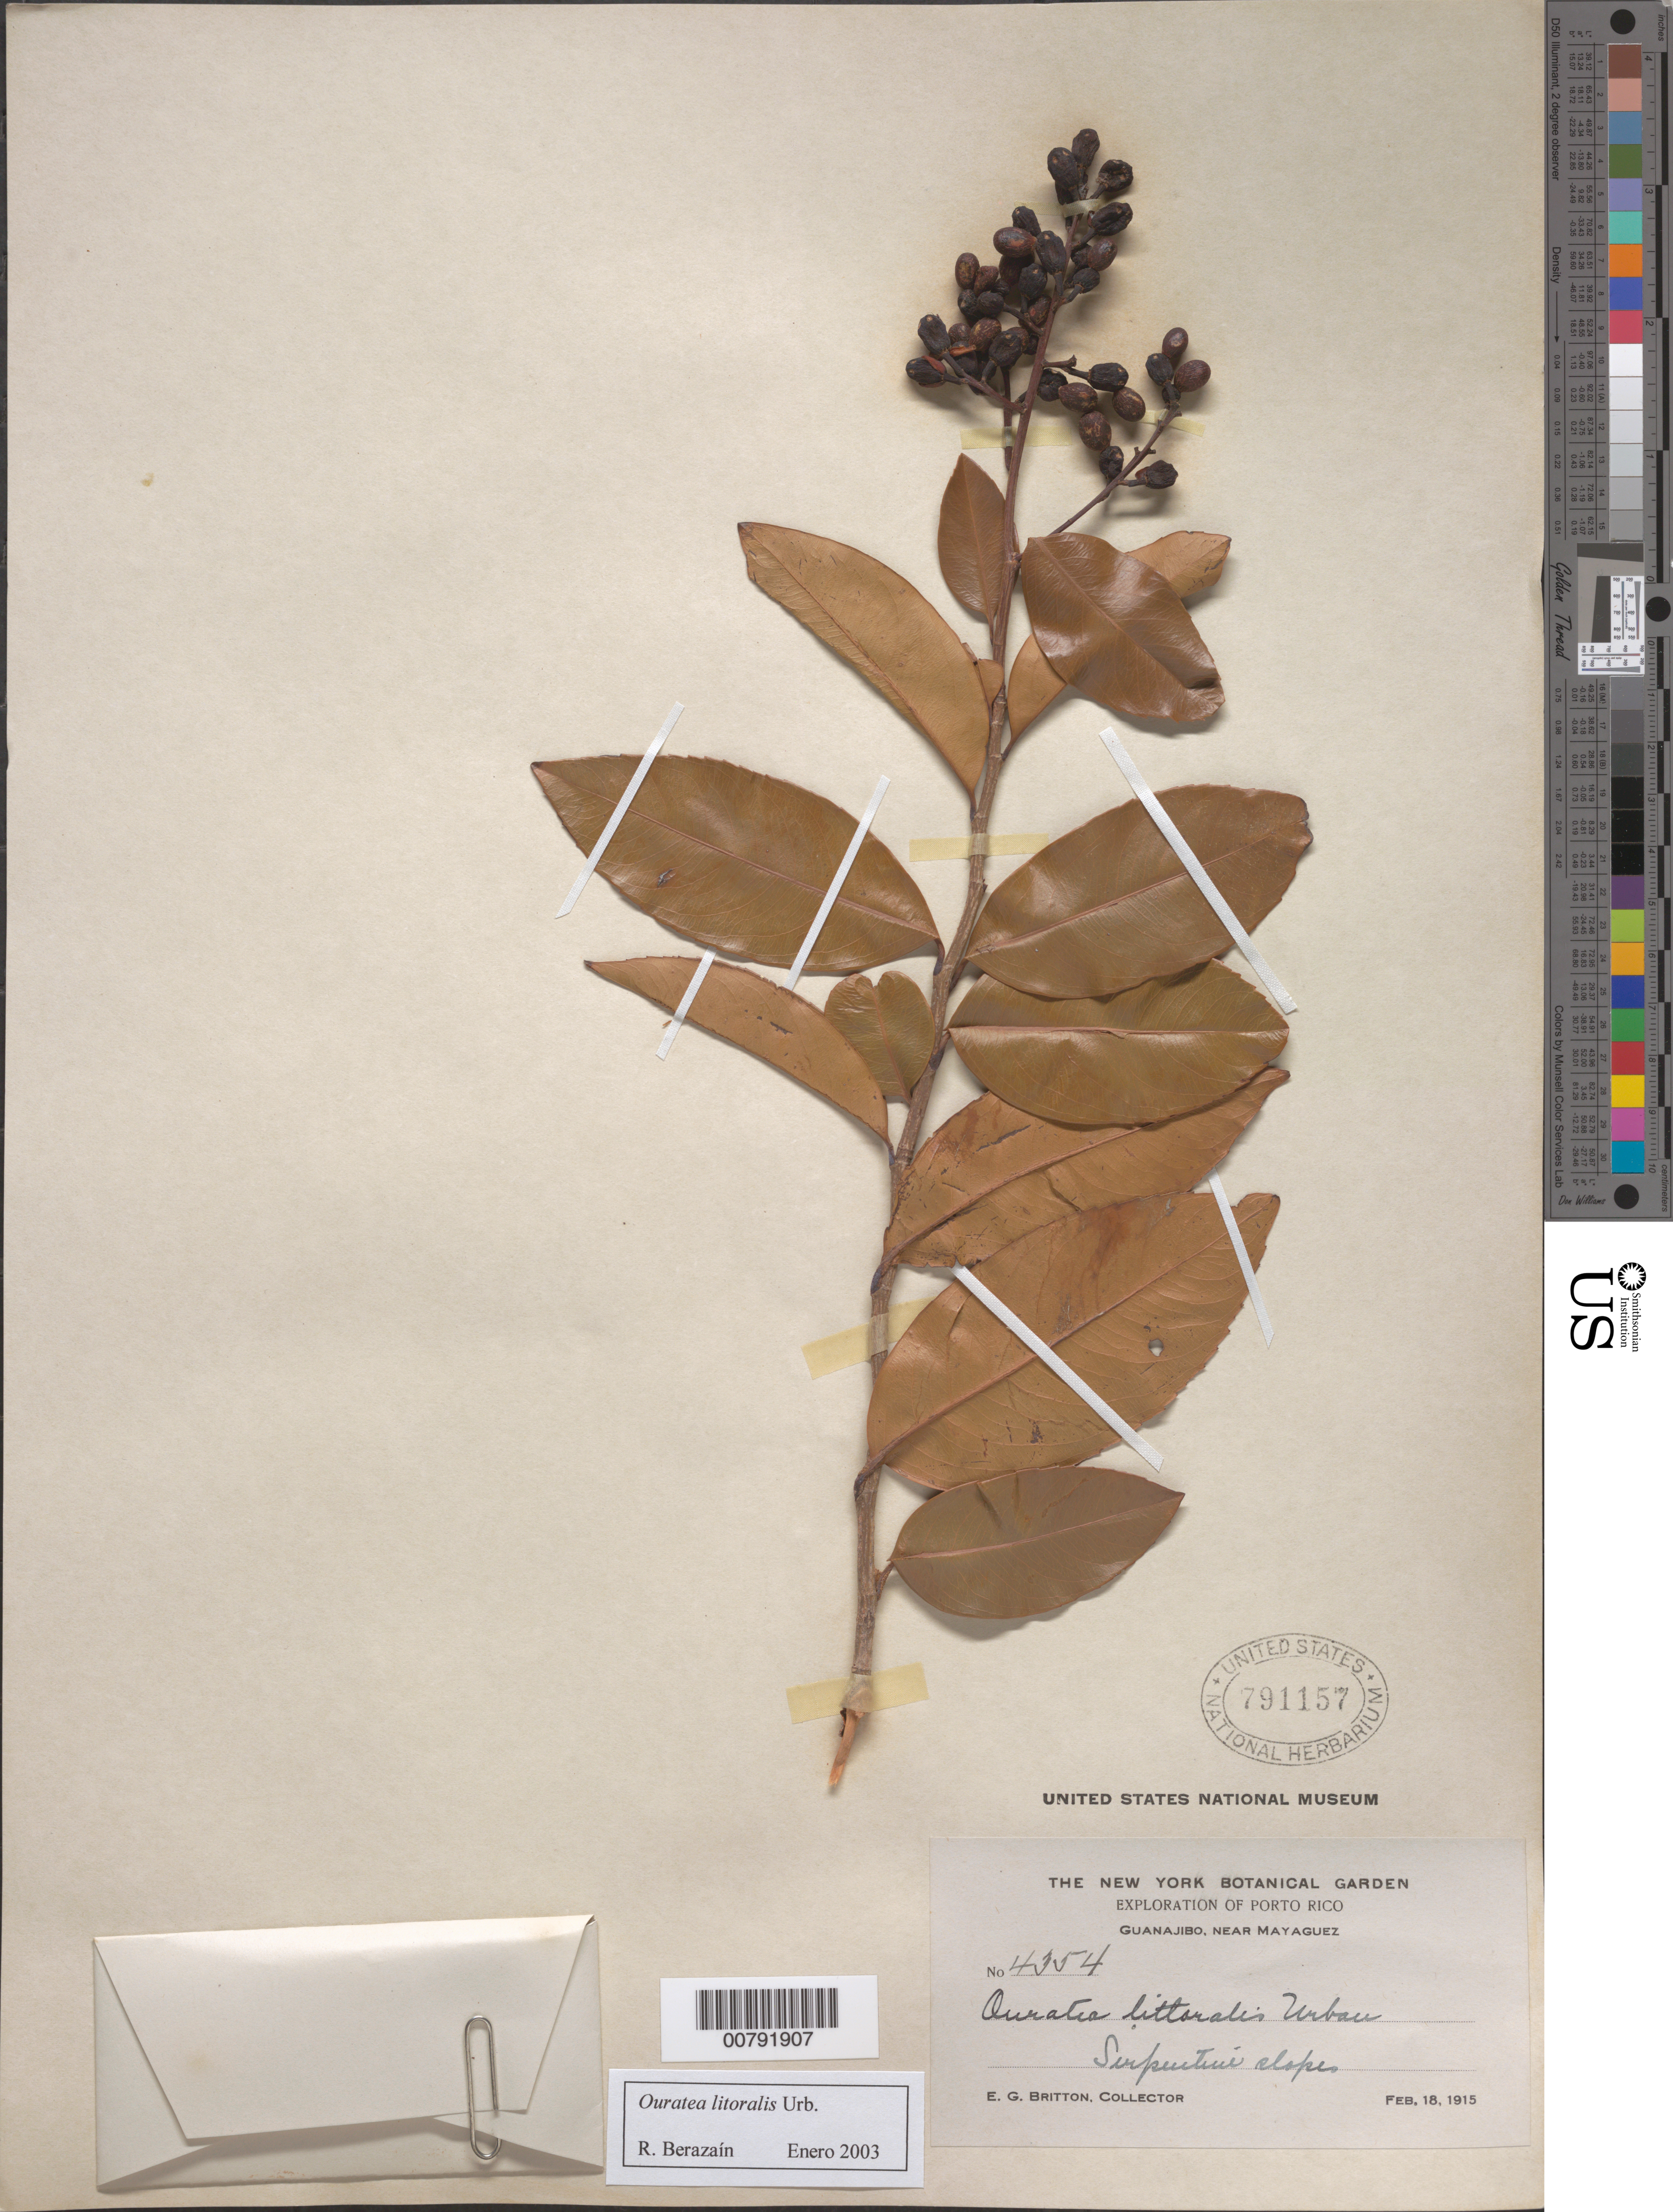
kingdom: Plantae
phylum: Tracheophyta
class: Magnoliopsida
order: Malpighiales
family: Ochnaceae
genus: Ouratea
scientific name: Ouratea littoralis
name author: Urb.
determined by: Berazaín, R.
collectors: E. G. Britton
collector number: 4354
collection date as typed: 18 Feb 1915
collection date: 1915-02-18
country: Puerto Rico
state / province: Mayagüez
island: Puerto Rico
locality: Guanajibo, near Mayaguez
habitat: Serpentine slopes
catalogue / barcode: US 791157